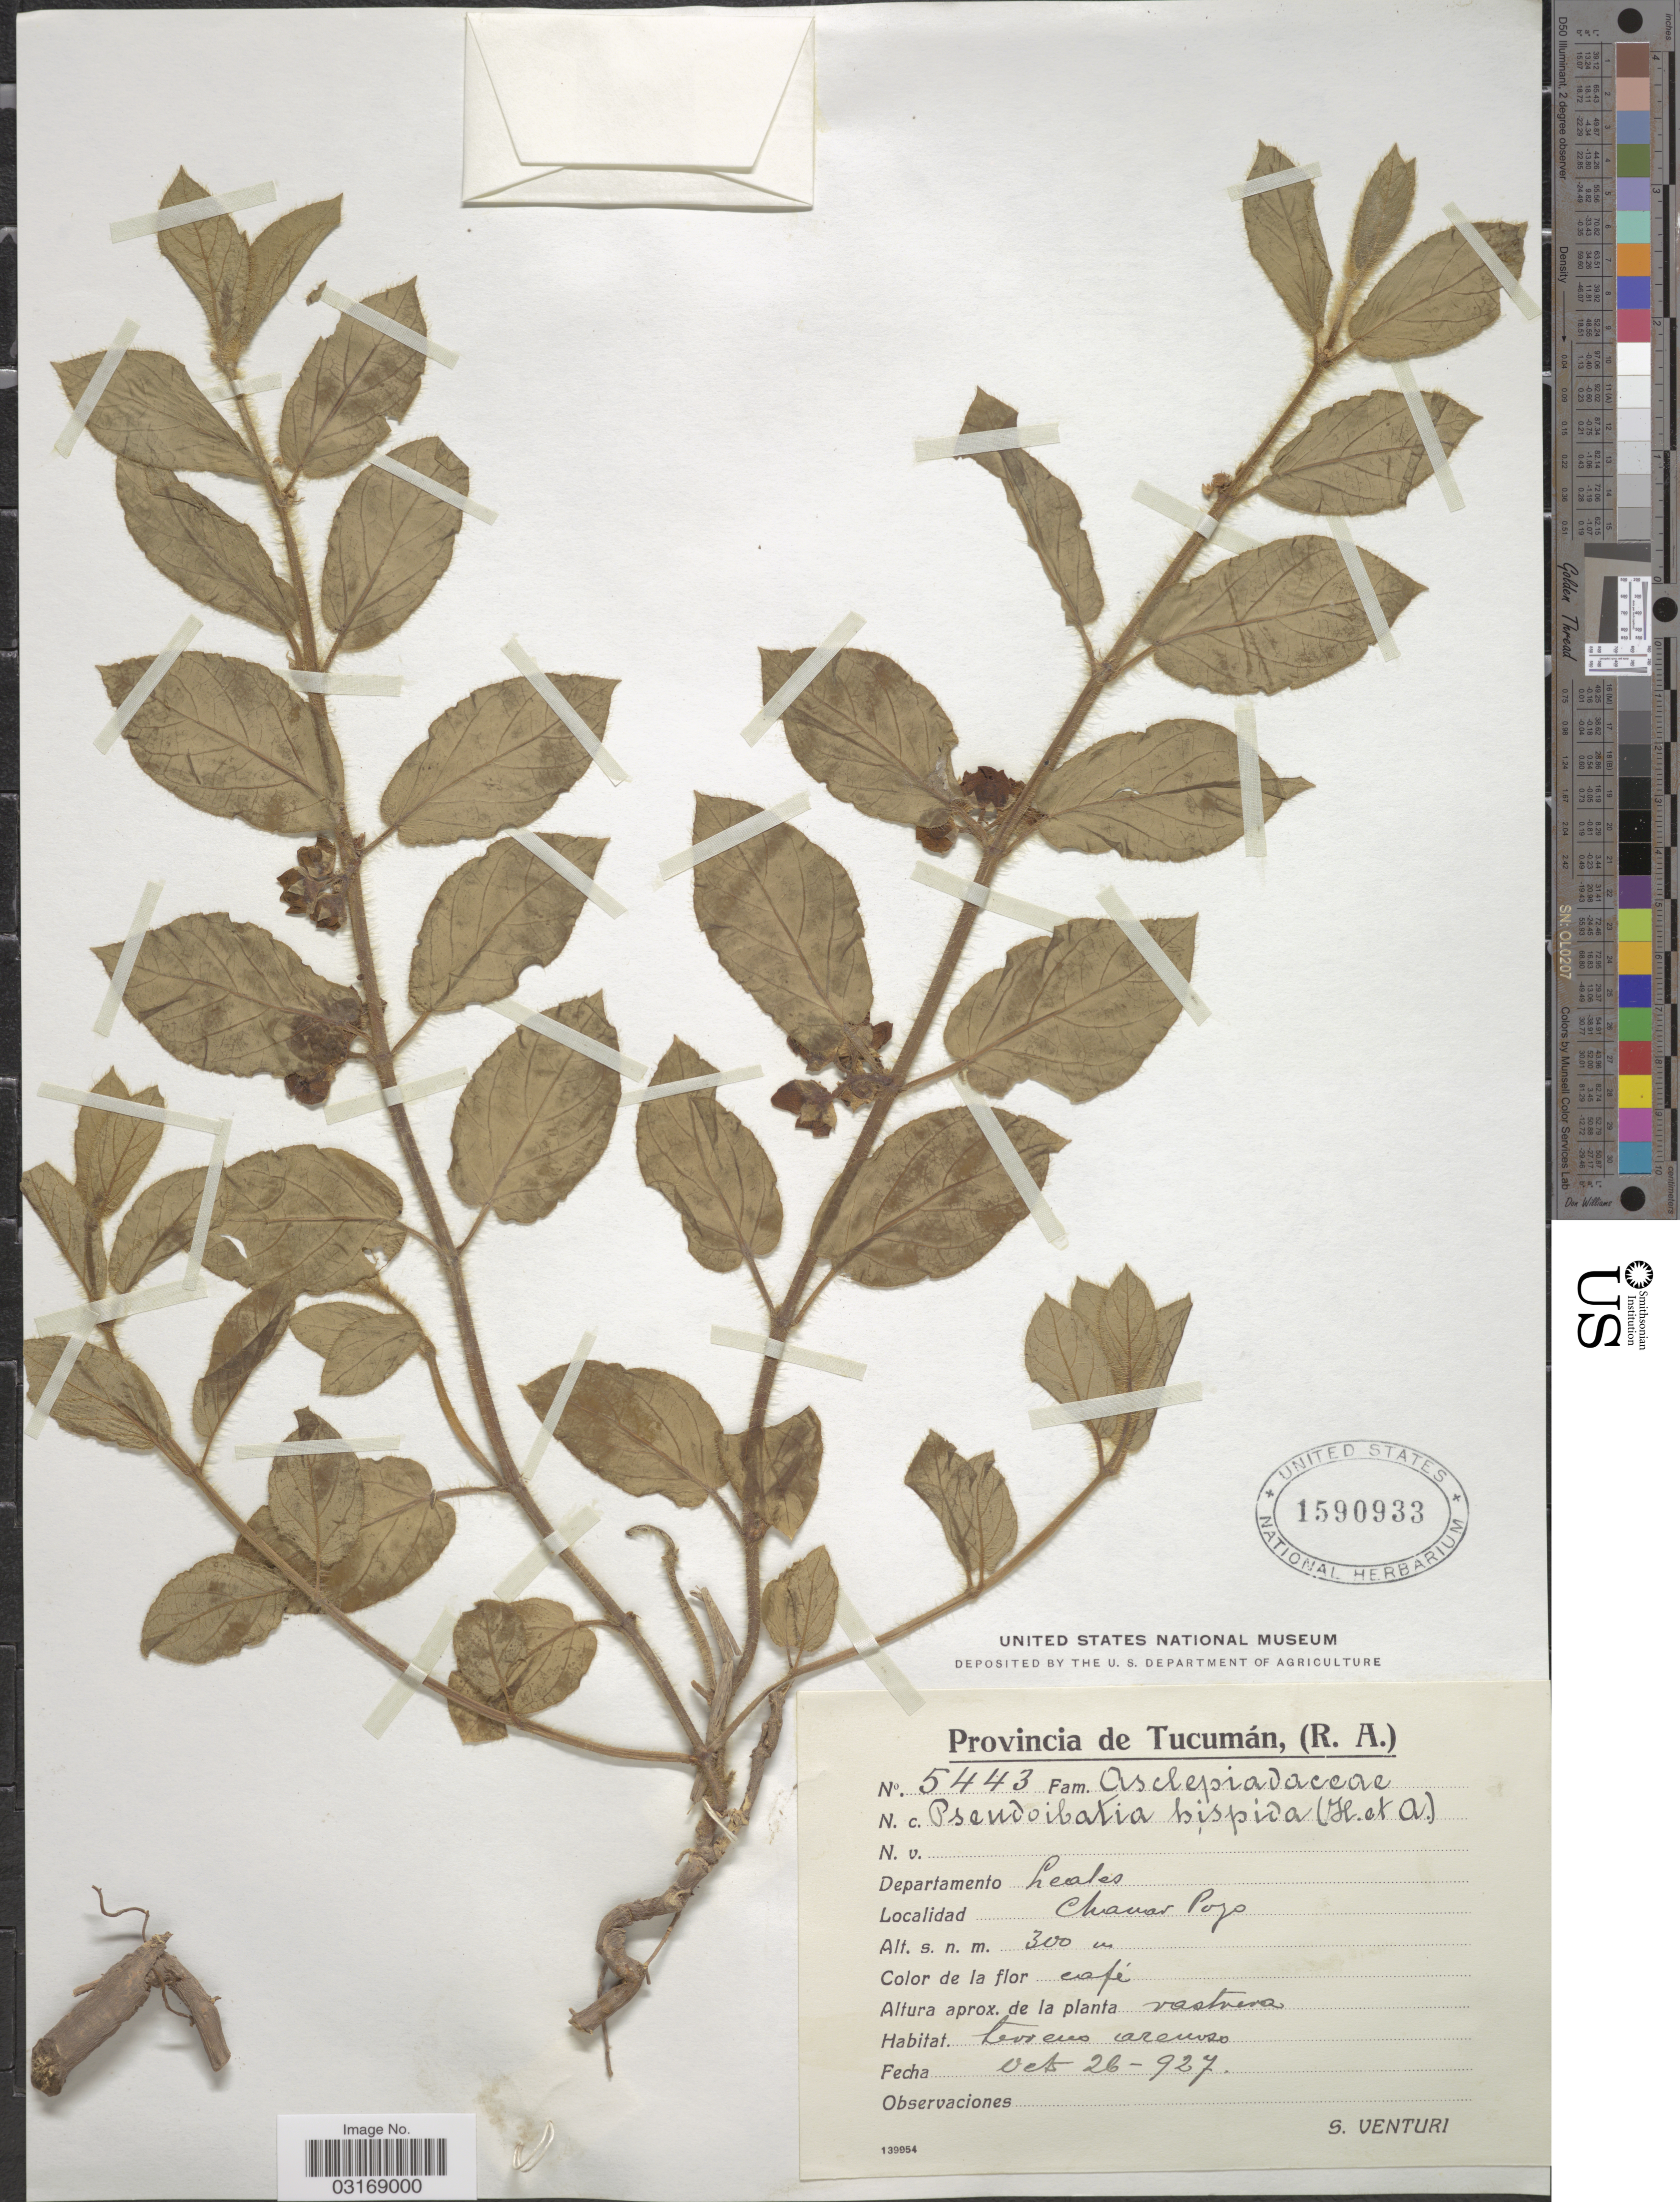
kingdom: Plantae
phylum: Tracheophyta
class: Magnoliopsida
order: Gentianales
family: Apocynaceae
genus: Cristobalia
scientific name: Cristobalia hispida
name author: (Hook. & Arn.) H.A. Keller & Liede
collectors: S. Venturi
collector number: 5443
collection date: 1927-10-26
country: Argentina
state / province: Tucuman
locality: Departamento Leales. Chanar Pozo.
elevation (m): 300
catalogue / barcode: US 1590933